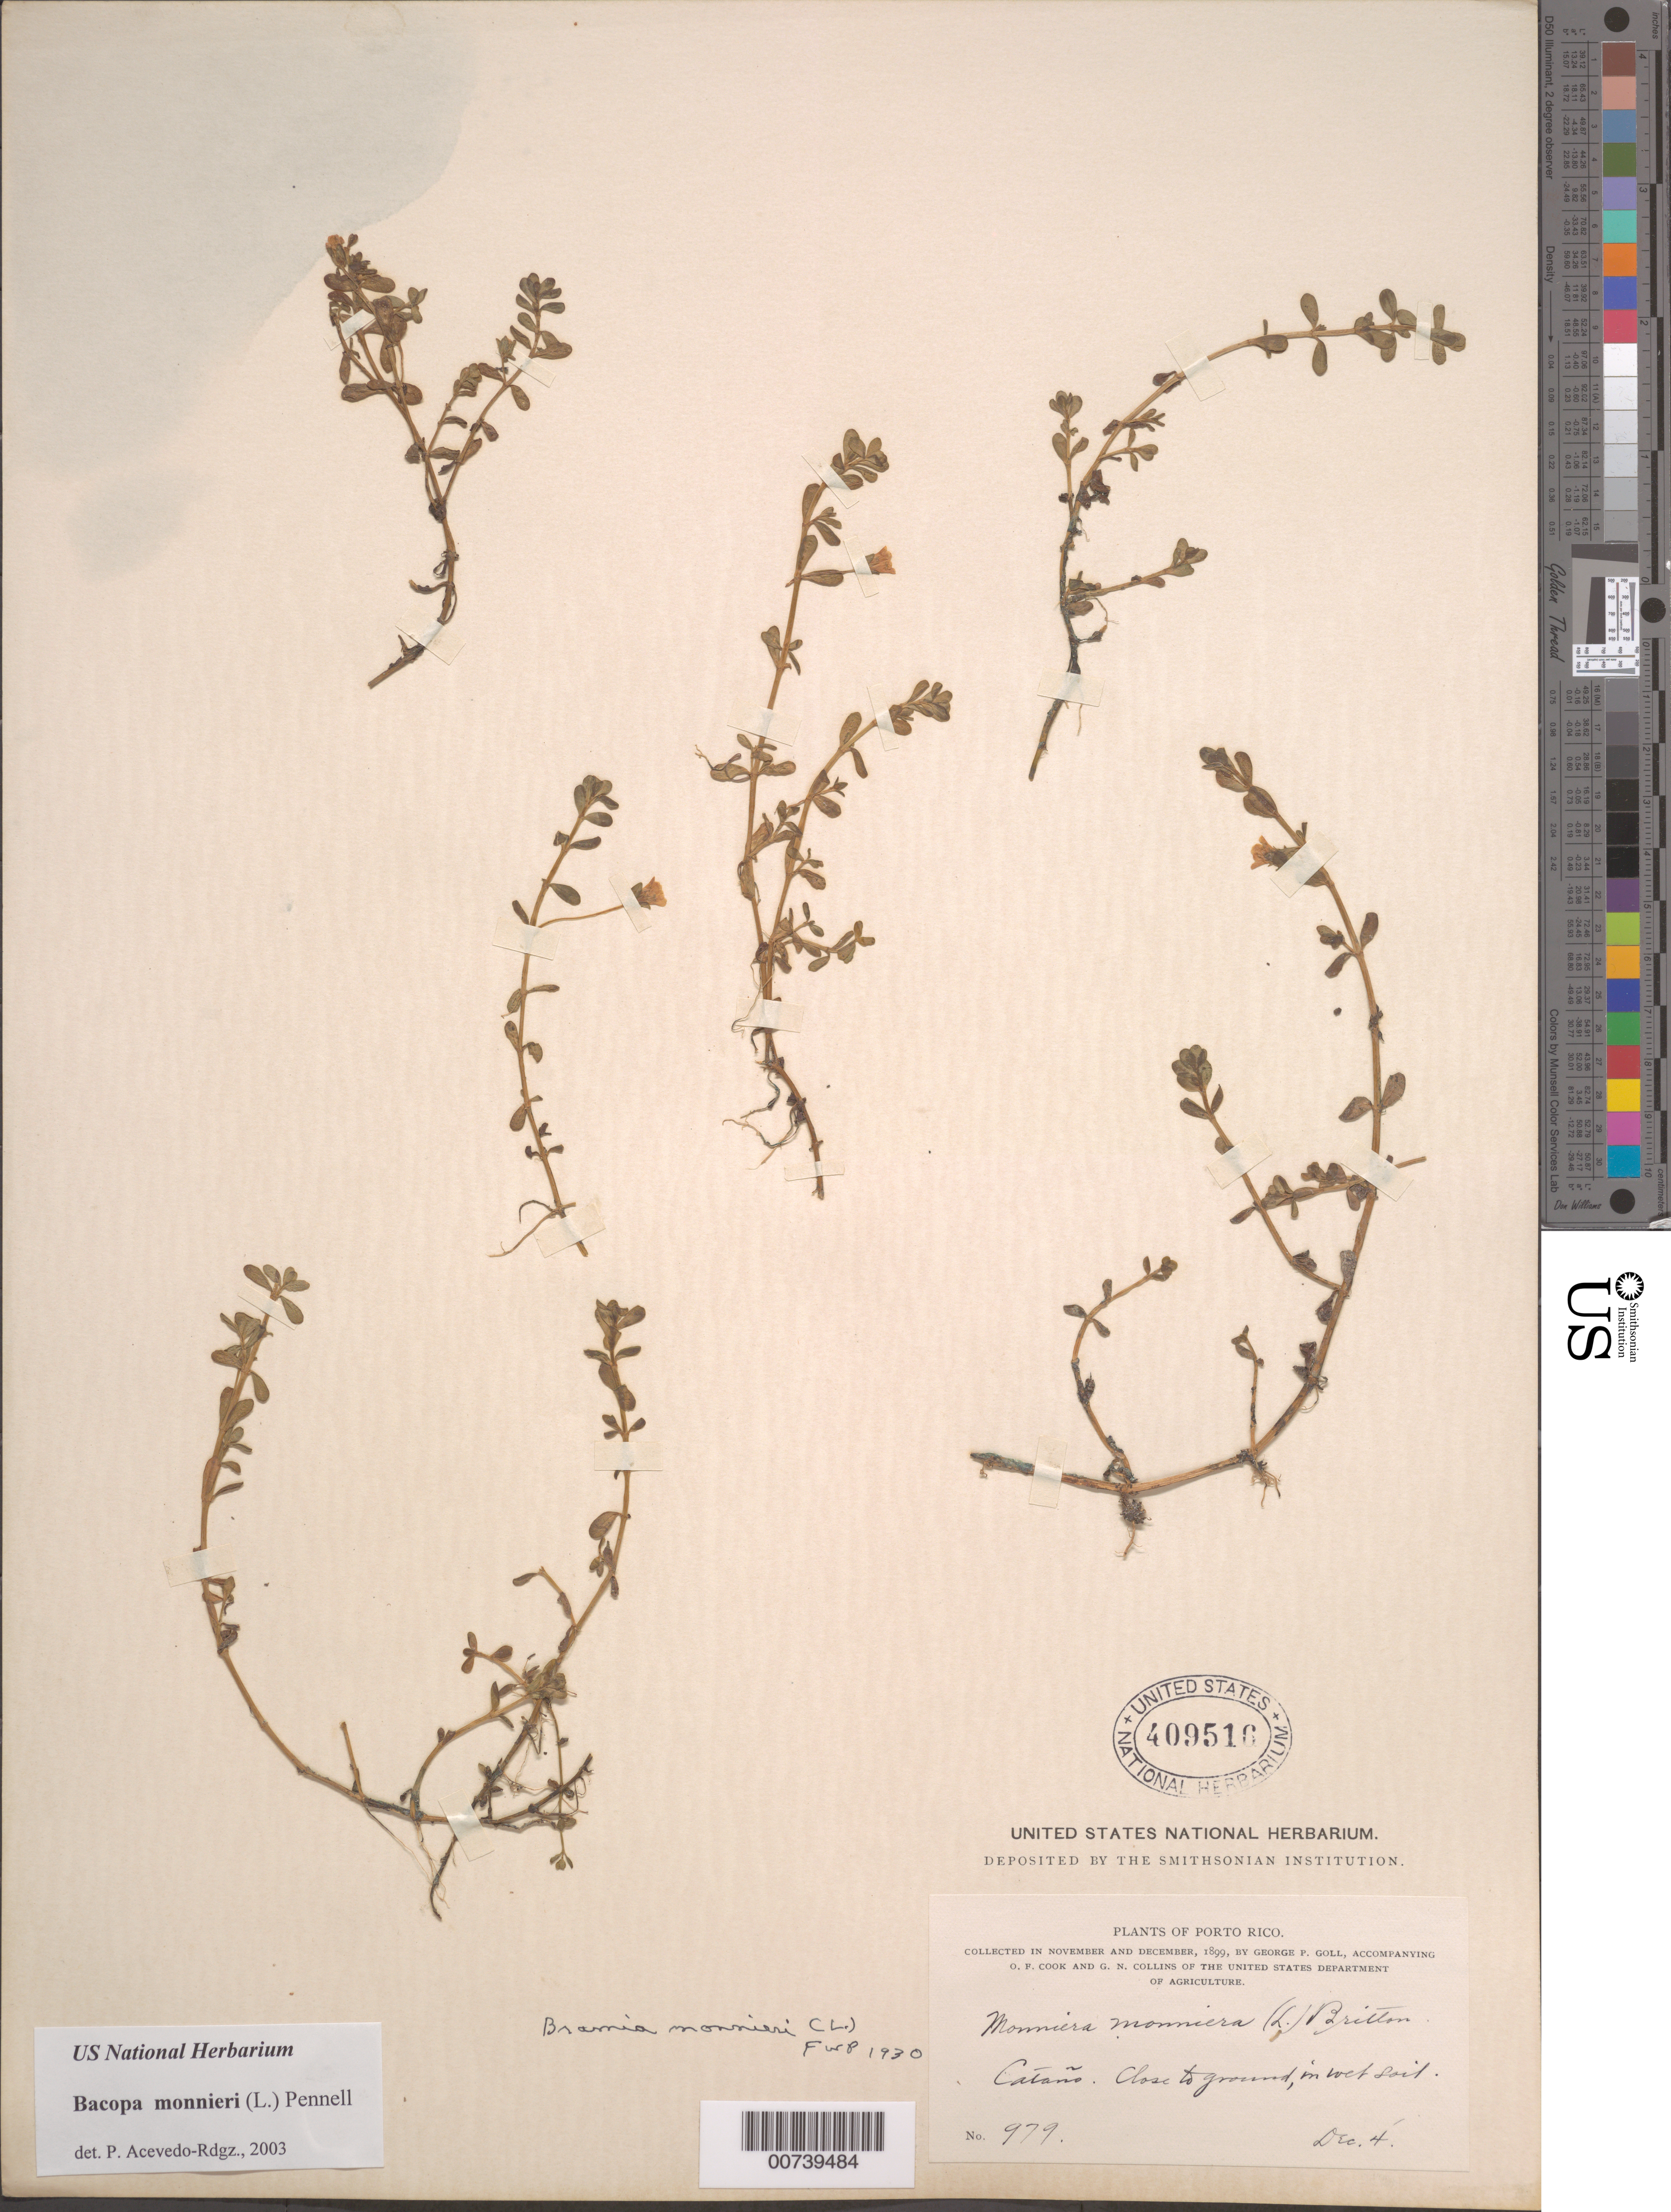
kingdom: Plantae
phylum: Tracheophyta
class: Magnoliopsida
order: Lamiales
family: Plantaginaceae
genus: Bacopa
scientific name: Bacopa monnieri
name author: (L.) Wettst.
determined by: Acevedo-Rodríguez, P., (BOT), Smithsonian Institution - National Museum of Natural History (UNITED STATES)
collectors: G. Goll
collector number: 979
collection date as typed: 04 Dec 1899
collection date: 1899-12-04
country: Puerto Rico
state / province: Cataño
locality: Cataño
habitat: Close to ground, in wet soil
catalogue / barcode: US 409516